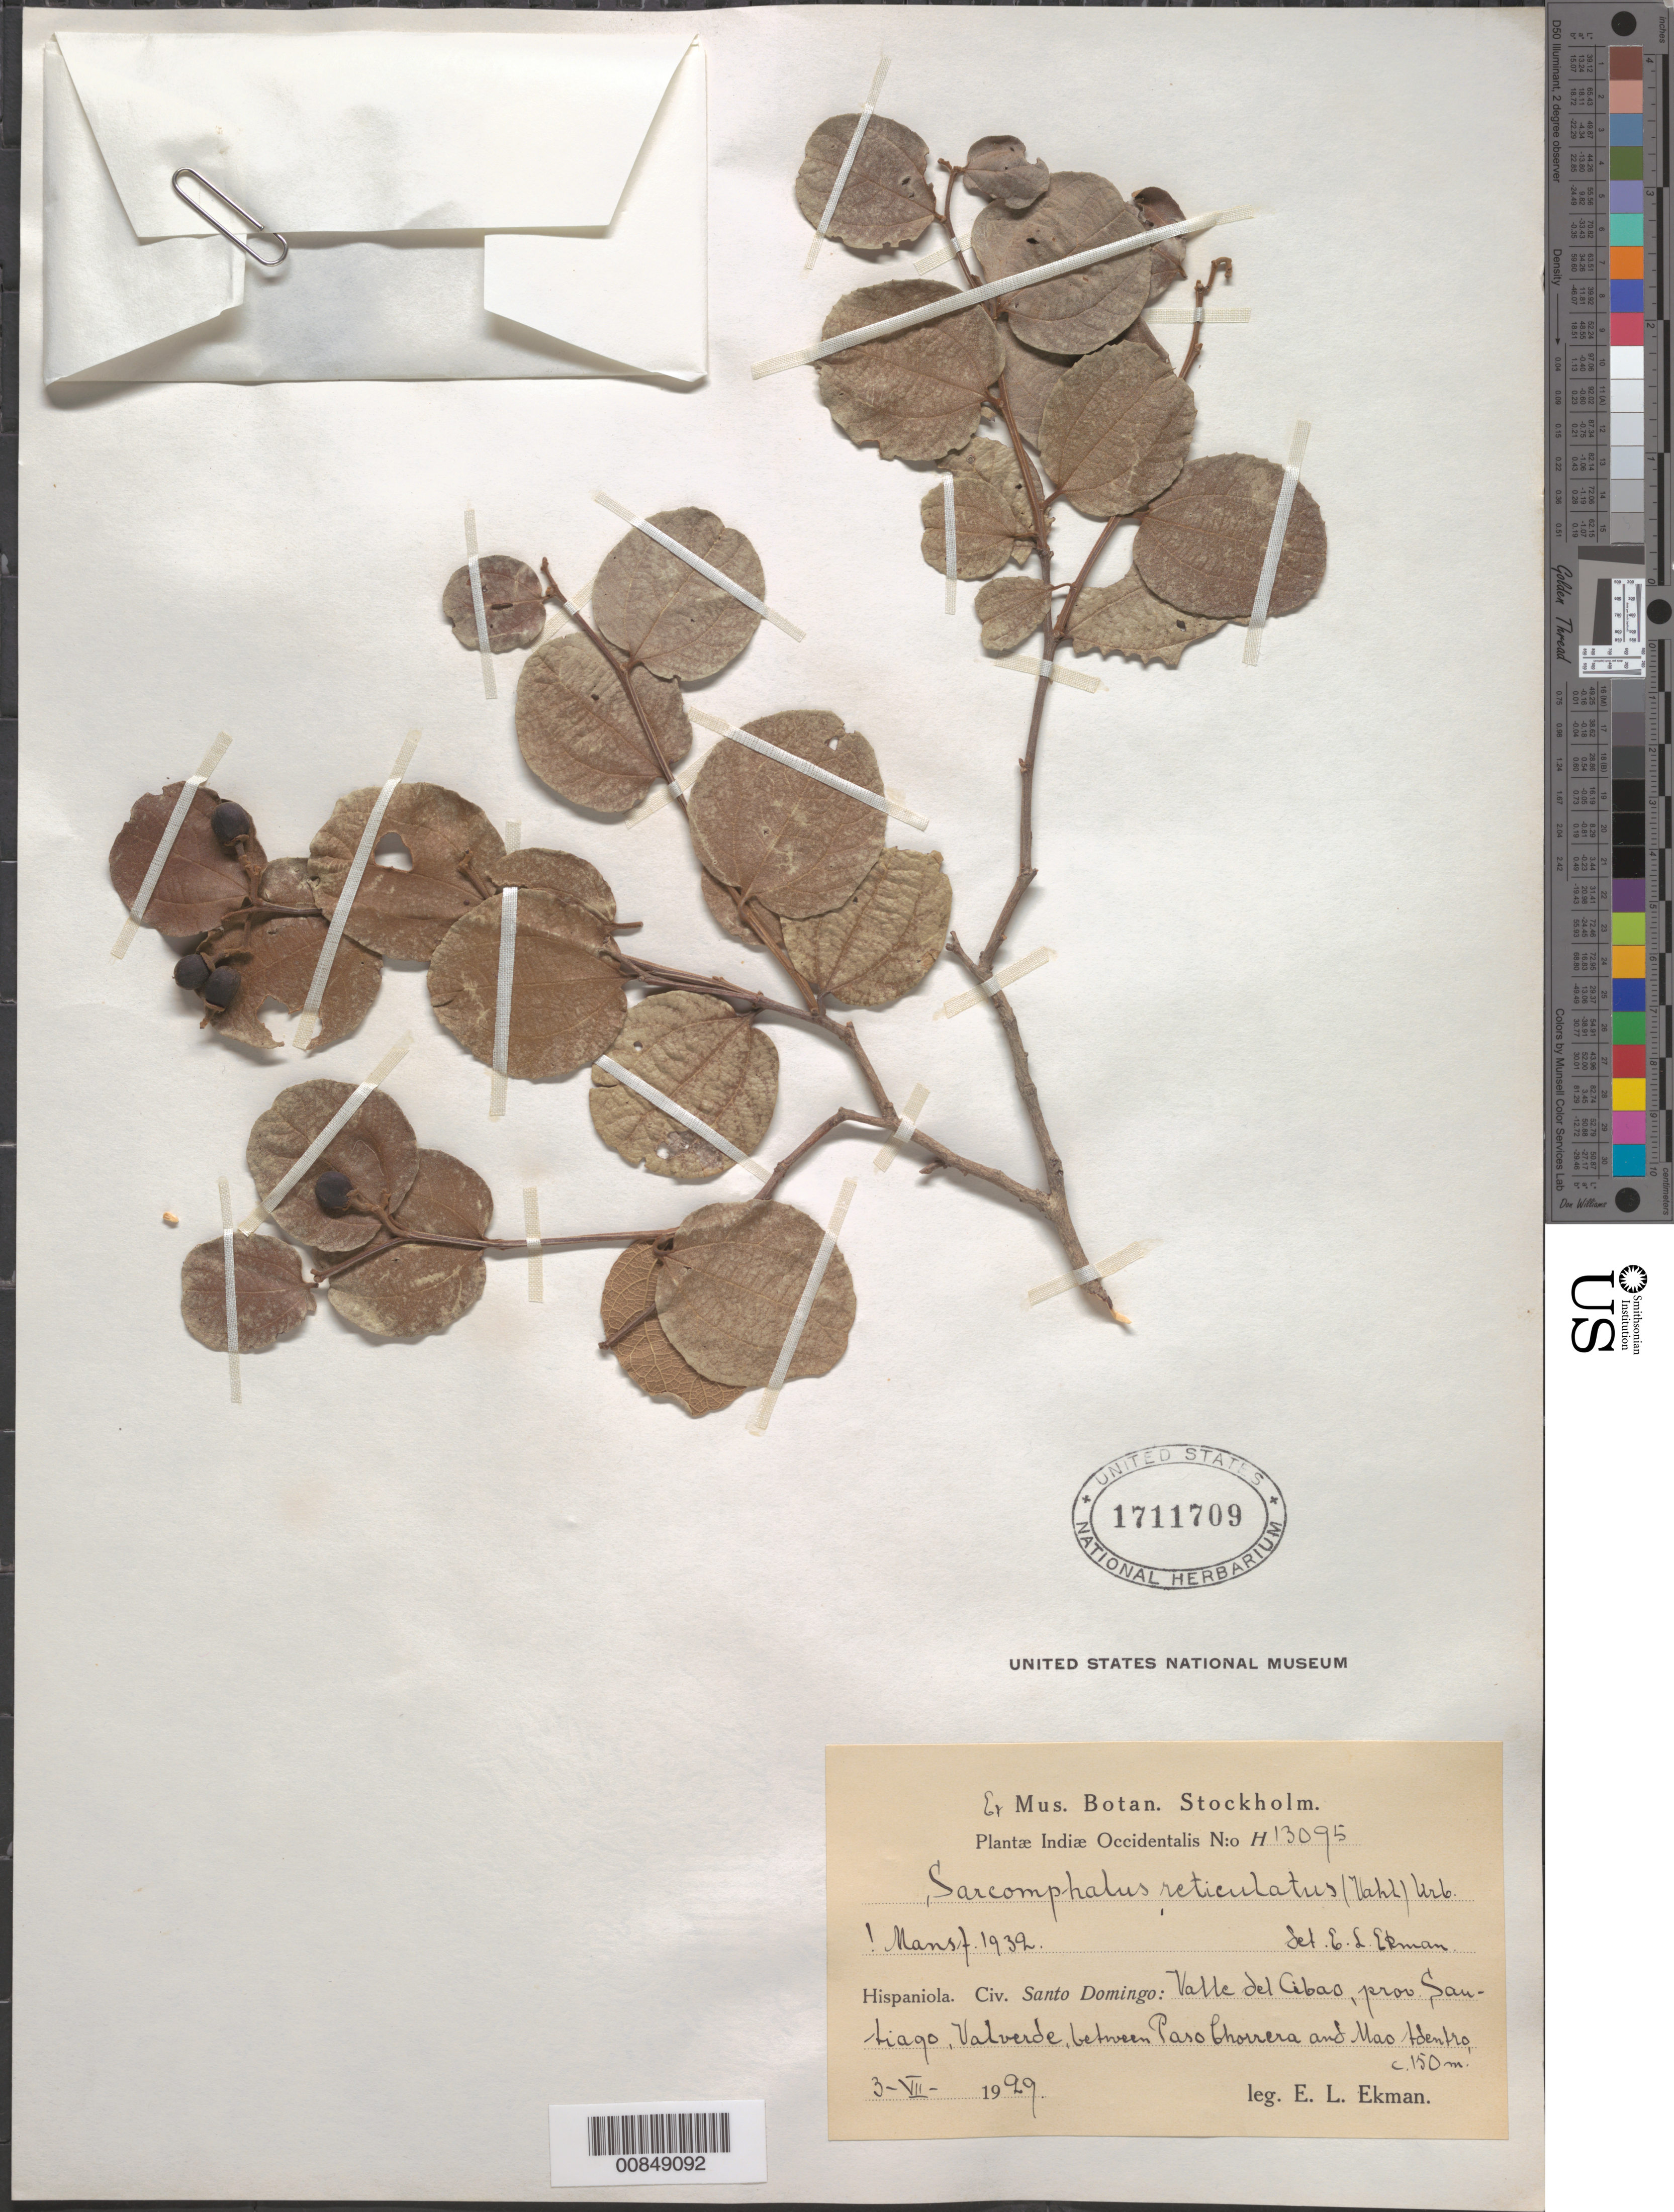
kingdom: Plantae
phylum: Tracheophyta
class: Magnoliopsida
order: Rosales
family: Rhamnaceae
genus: Sarcomphalus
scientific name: Sarcomphalus reticulatus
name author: (Vahl) Urb.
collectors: E. L. Ekman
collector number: H 13095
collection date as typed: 03 Jul 1929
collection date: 1929-07-03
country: Dominican Republic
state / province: Santiago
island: Hispaniola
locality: Valle del Cibao, Valverde, between Paso Chorreara and Mao Adentro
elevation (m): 150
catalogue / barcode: US 1711709